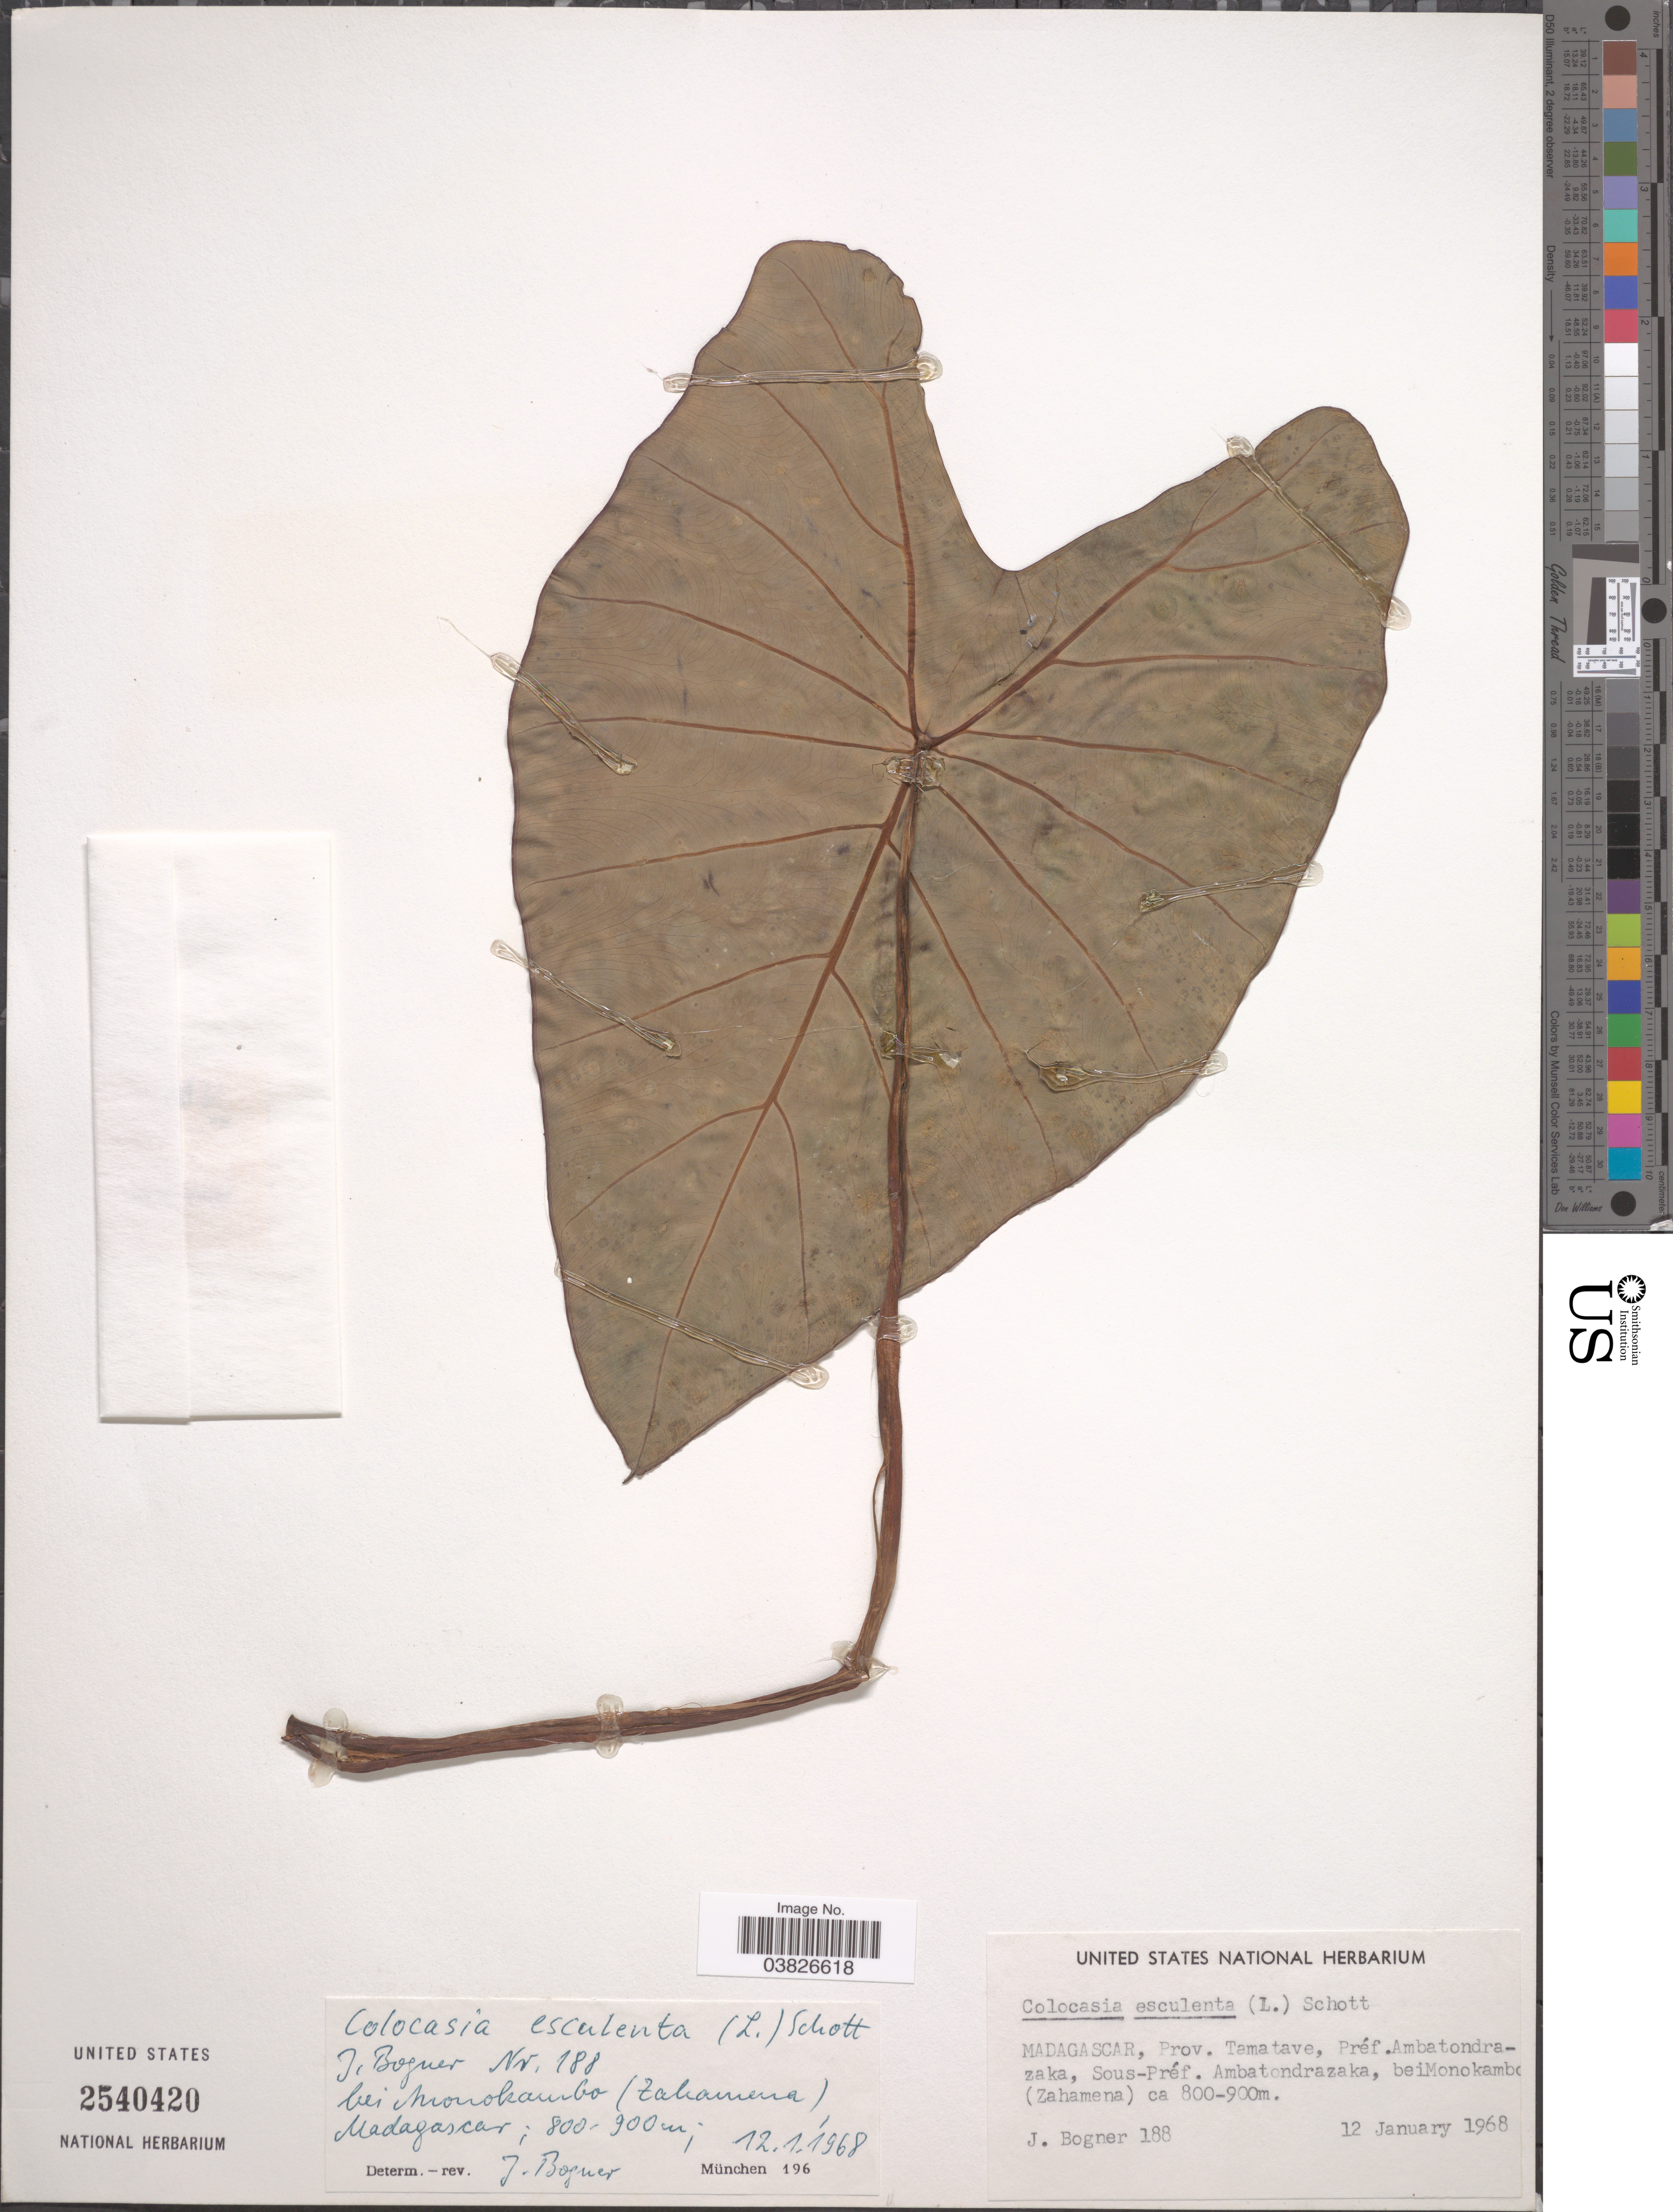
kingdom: Plantae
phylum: Tracheophyta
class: Liliopsida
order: Alismatales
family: Araceae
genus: Colocasia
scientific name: Colocasia esculenta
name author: (L.) Schott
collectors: J. Bogner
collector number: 188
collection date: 1968-01-12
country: Madagascar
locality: Prov. Tamatave, Préf. Ambatondrazaka, Sous-Préf. Ambatondrazaka, beiMonokam [illegible text] (Zahamena).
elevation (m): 800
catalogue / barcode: US 2540420